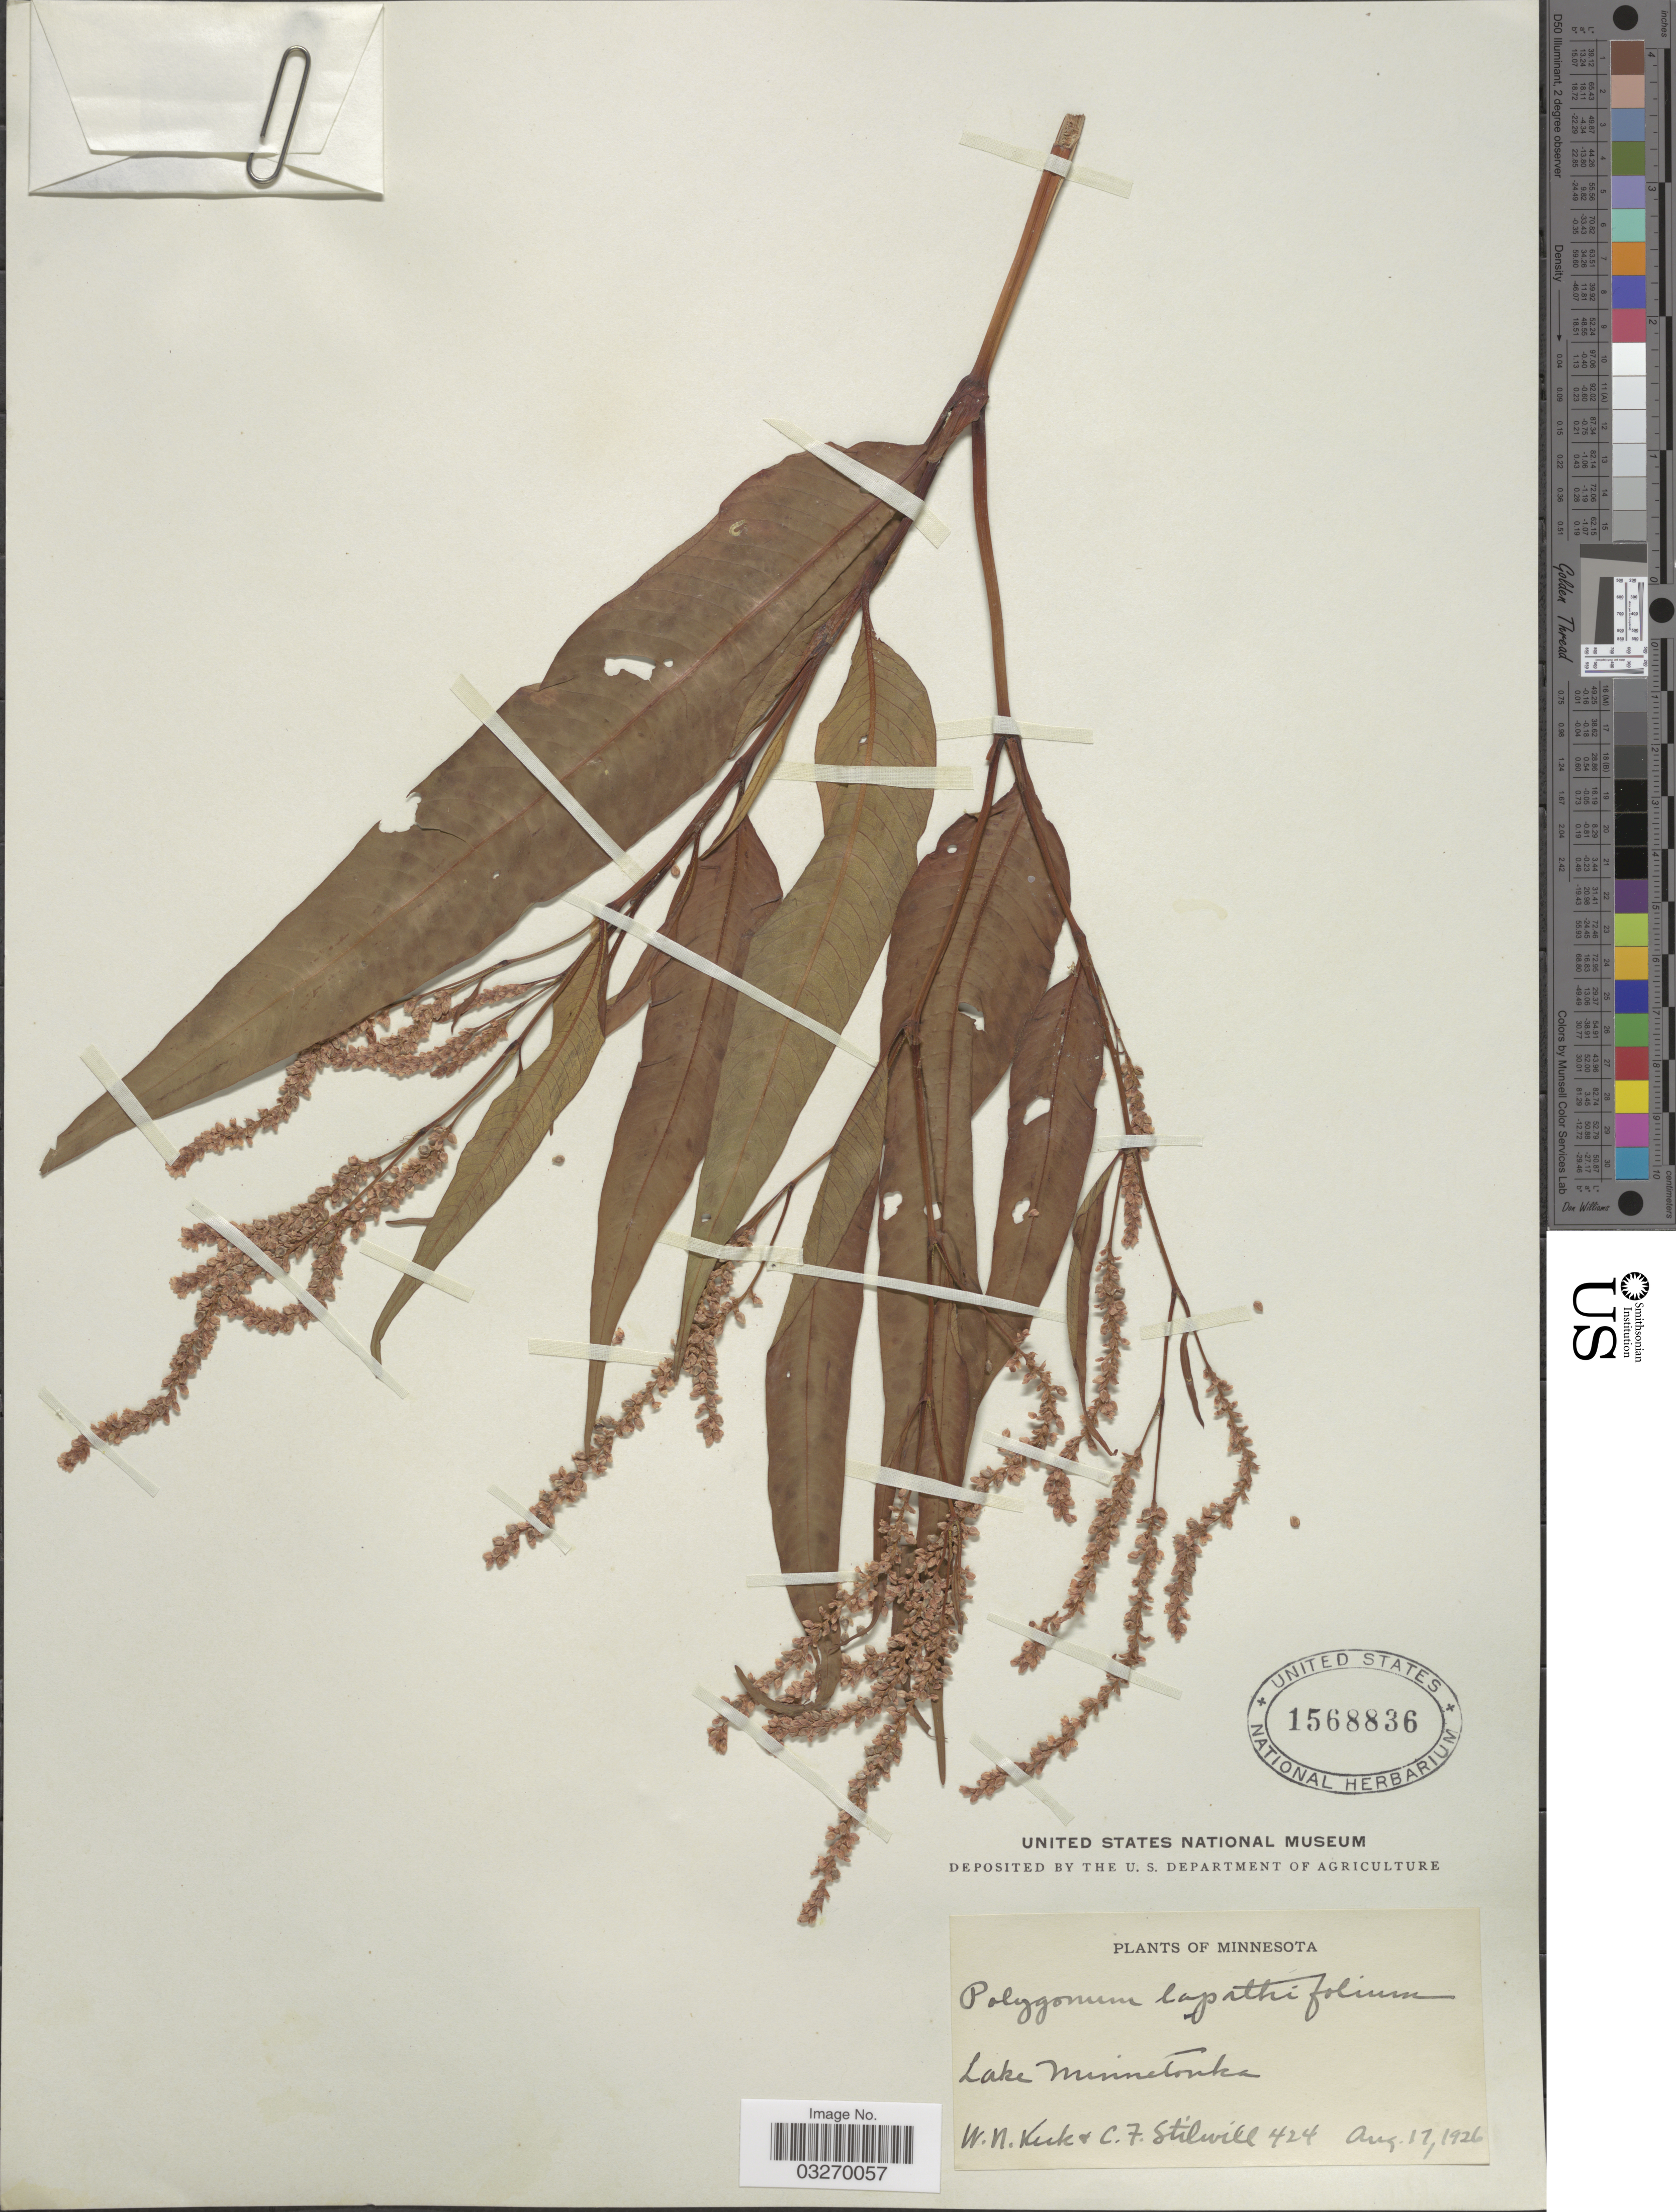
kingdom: Plantae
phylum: Tracheophyta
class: Magnoliopsida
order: Caryophyllales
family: Polygonaceae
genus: Persicaria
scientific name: Persicaria lapathifolia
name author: (L.) Delarbre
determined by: Atha, D. E.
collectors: W. Keck & C. Stilwill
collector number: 424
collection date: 1926-08-17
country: United States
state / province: Minnesota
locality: Lake Minnetonka.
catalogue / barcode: US 1568836